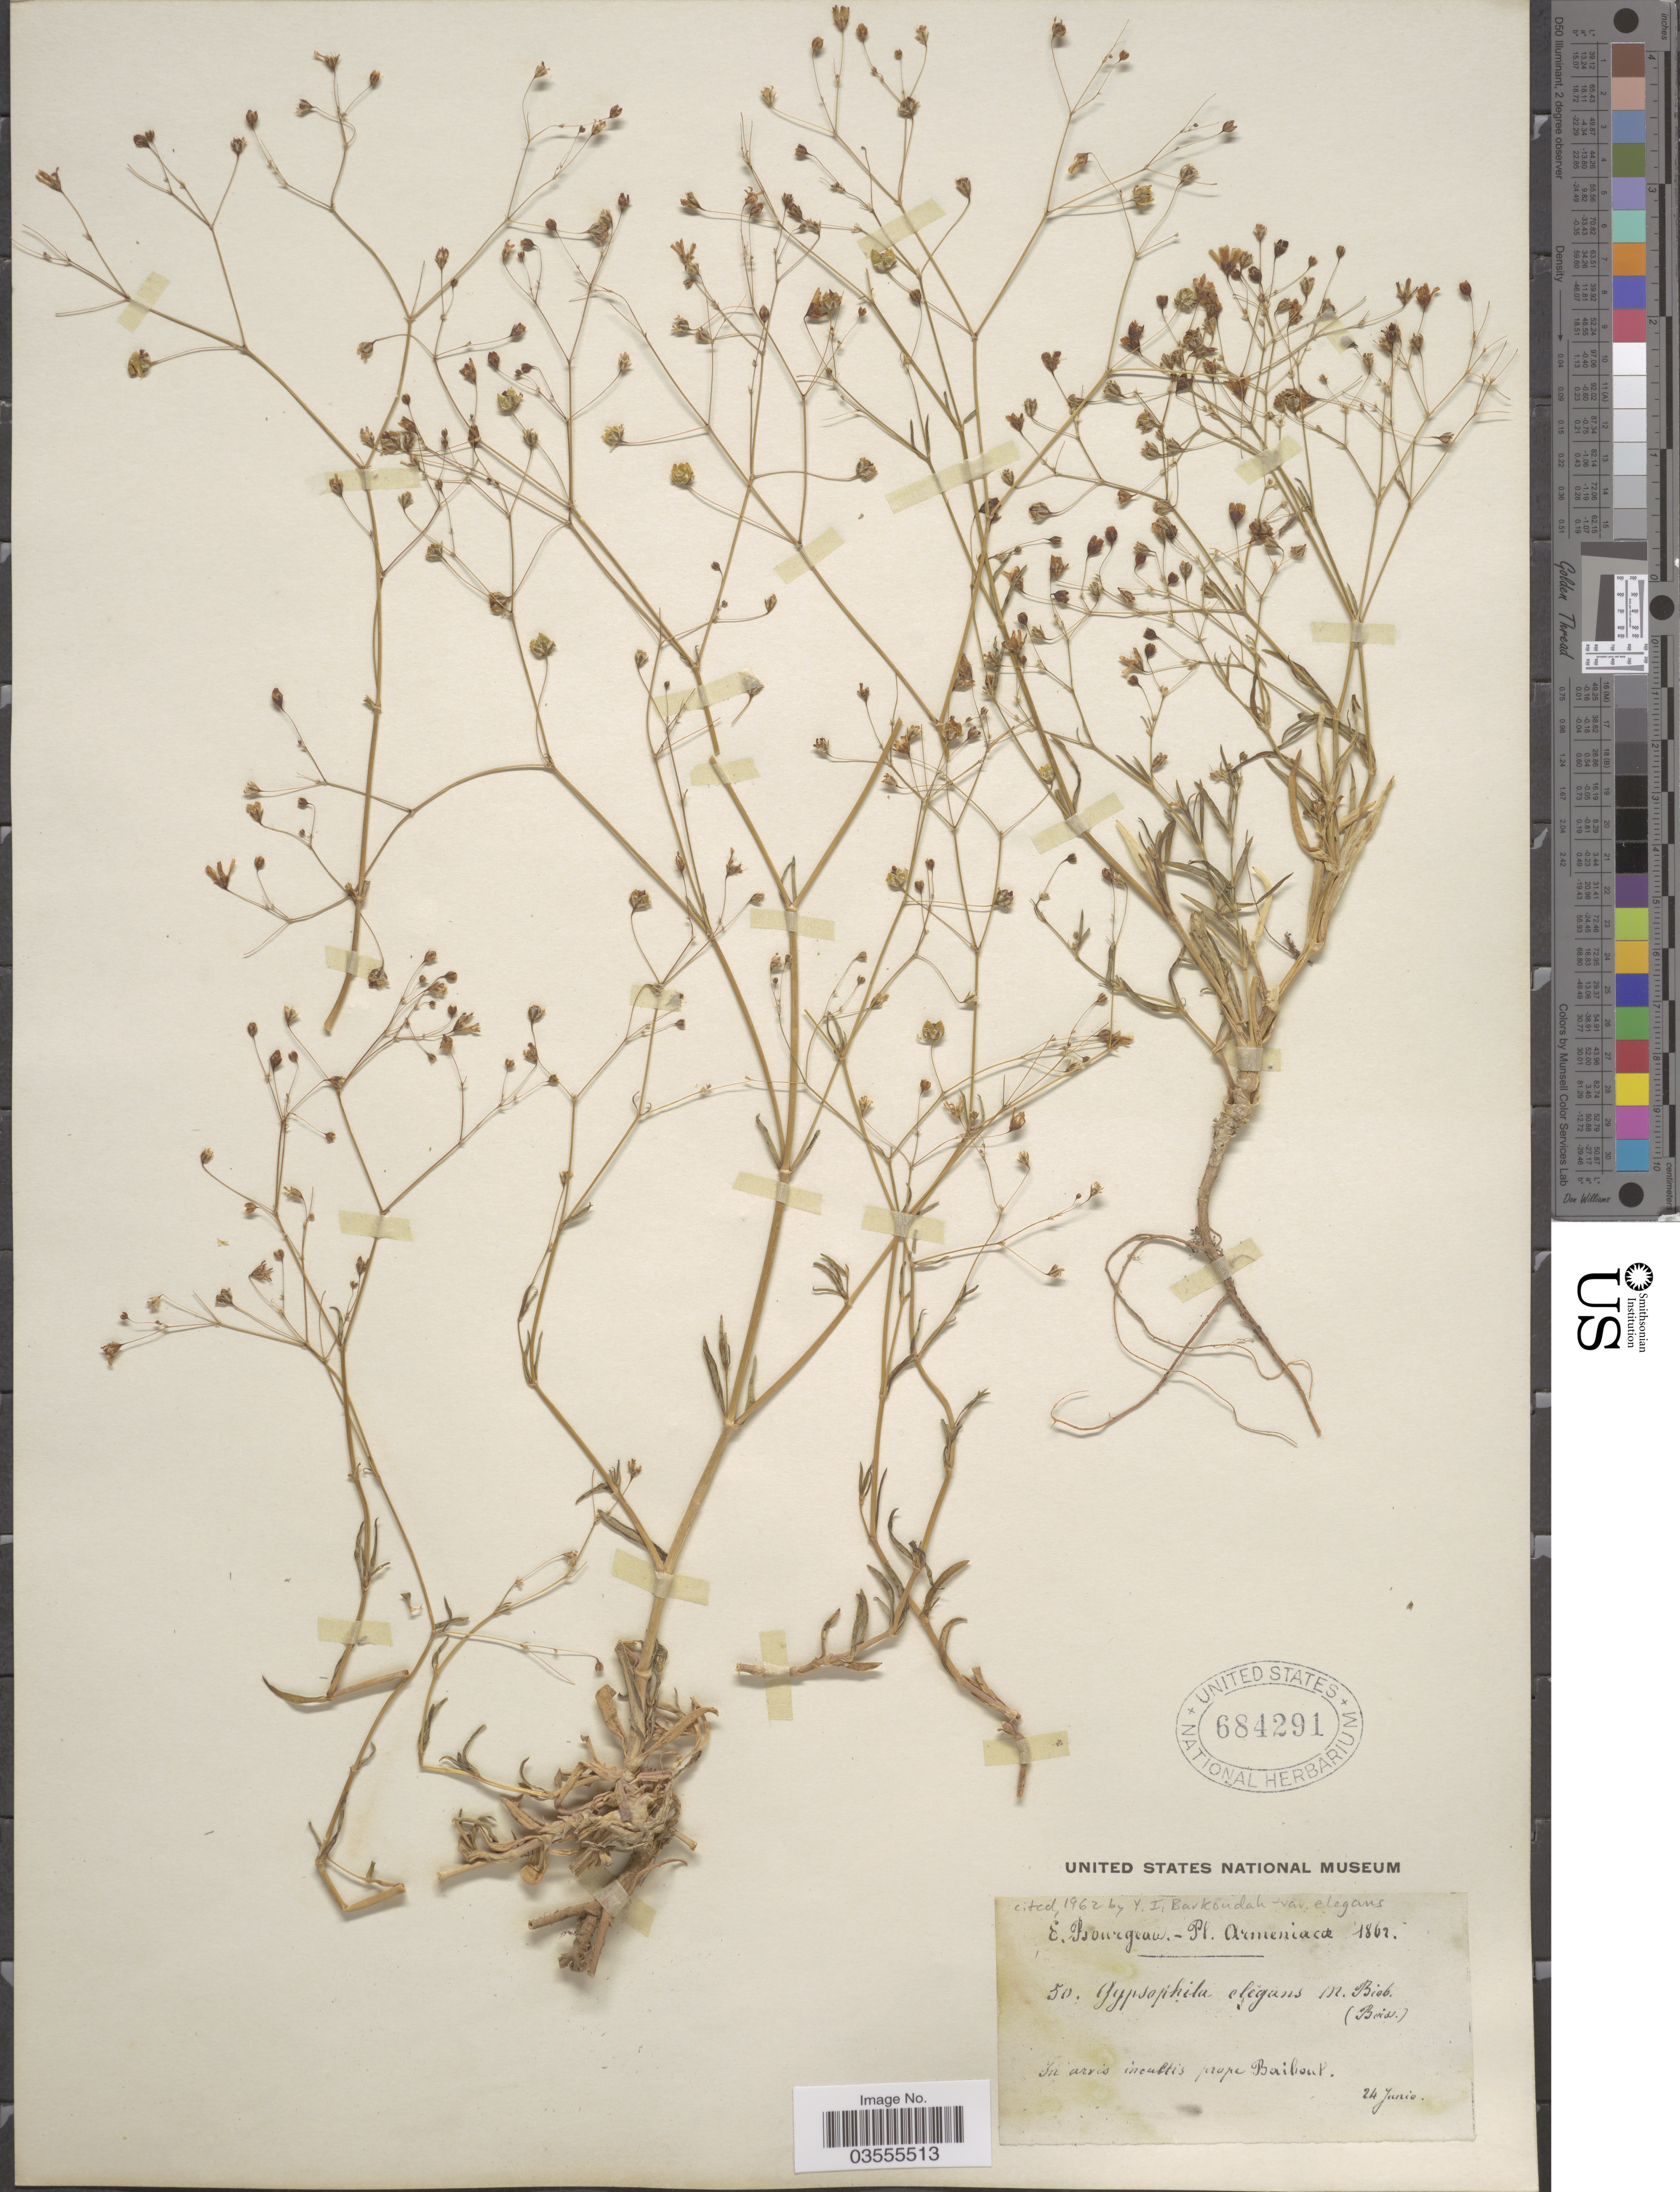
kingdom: Plantae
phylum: Tracheophyta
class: Magnoliopsida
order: Caryophyllales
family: Caryophyllaceae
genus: Gypsophila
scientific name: Gypsophila elegans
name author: M. Bieb.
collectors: E. Bourgeau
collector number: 50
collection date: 1862-06-24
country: Armenia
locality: Prope Baibout.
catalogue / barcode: US 684291